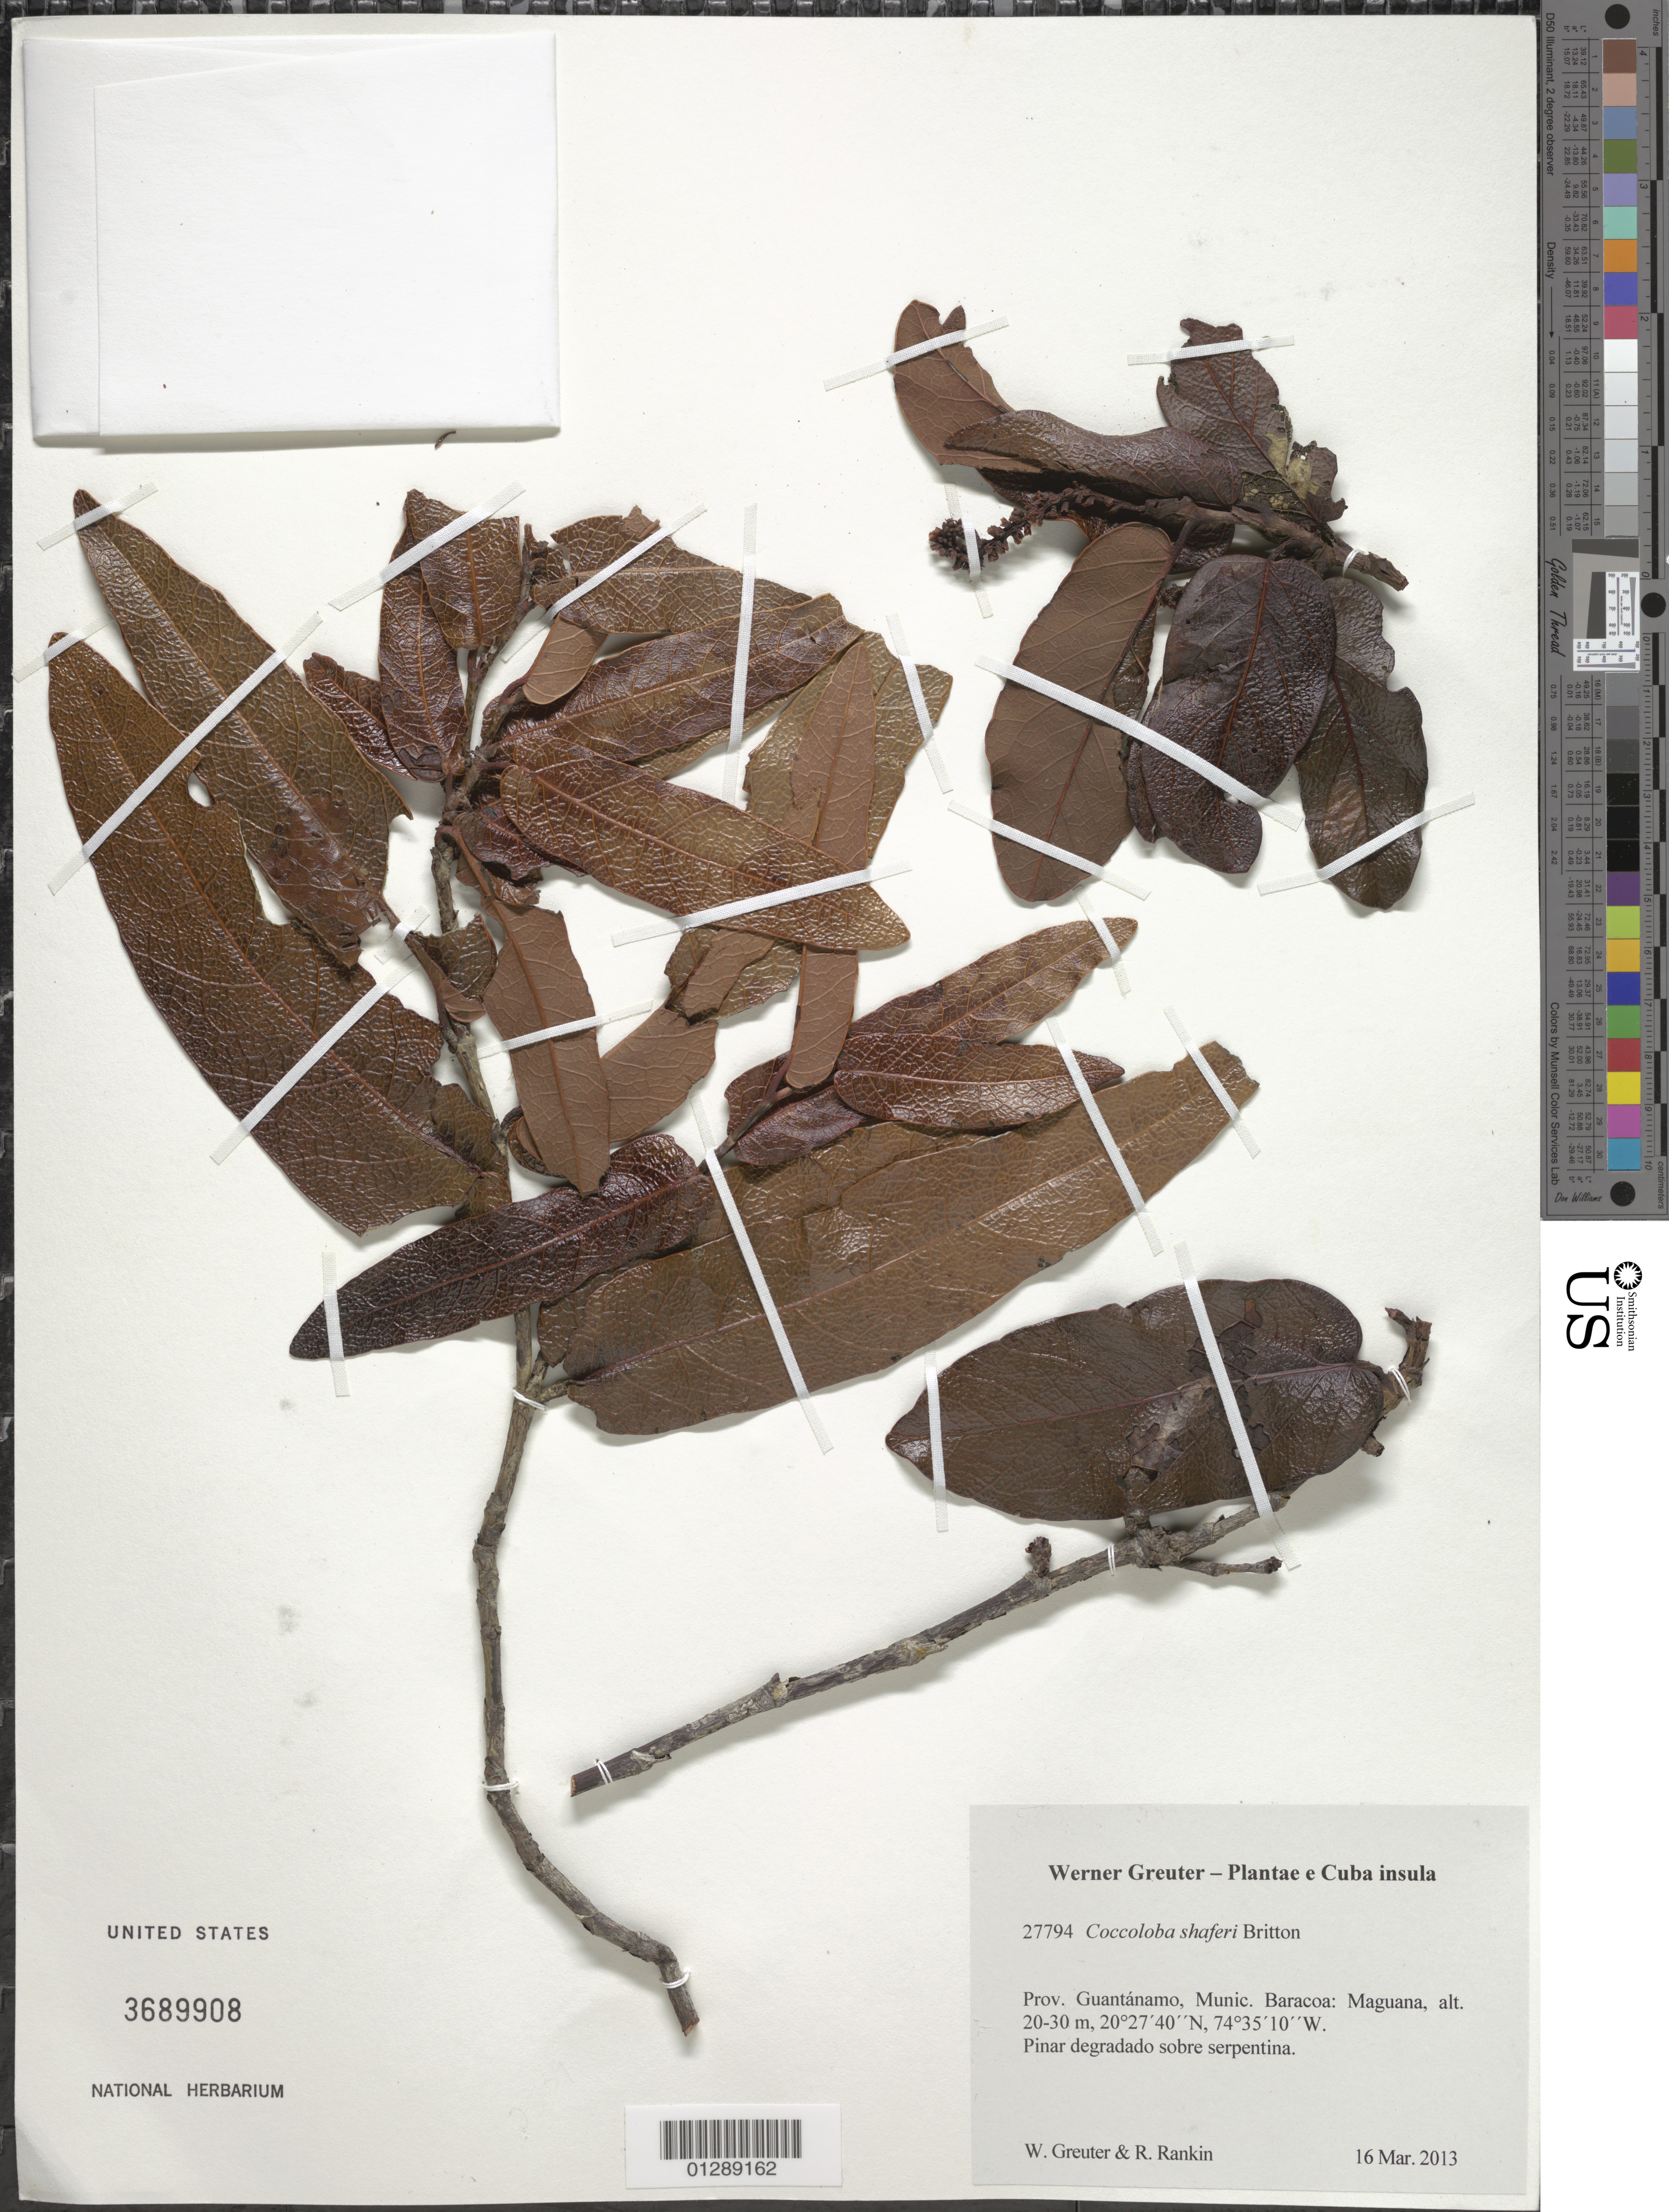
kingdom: Plantae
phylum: Tracheophyta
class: Magnoliopsida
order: Caryophyllales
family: Polygonaceae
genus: Coccoloba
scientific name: Coccoloba shaferi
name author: Britton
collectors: W. R. Greuter & R. Rankin Rodriguez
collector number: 27794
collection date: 2013-03-16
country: Cuba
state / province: Guantanamo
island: Cuba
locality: Munic. Baracoa: Maguana.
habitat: Pinar degradado sobre serpentina.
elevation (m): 20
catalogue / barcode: US 3689908